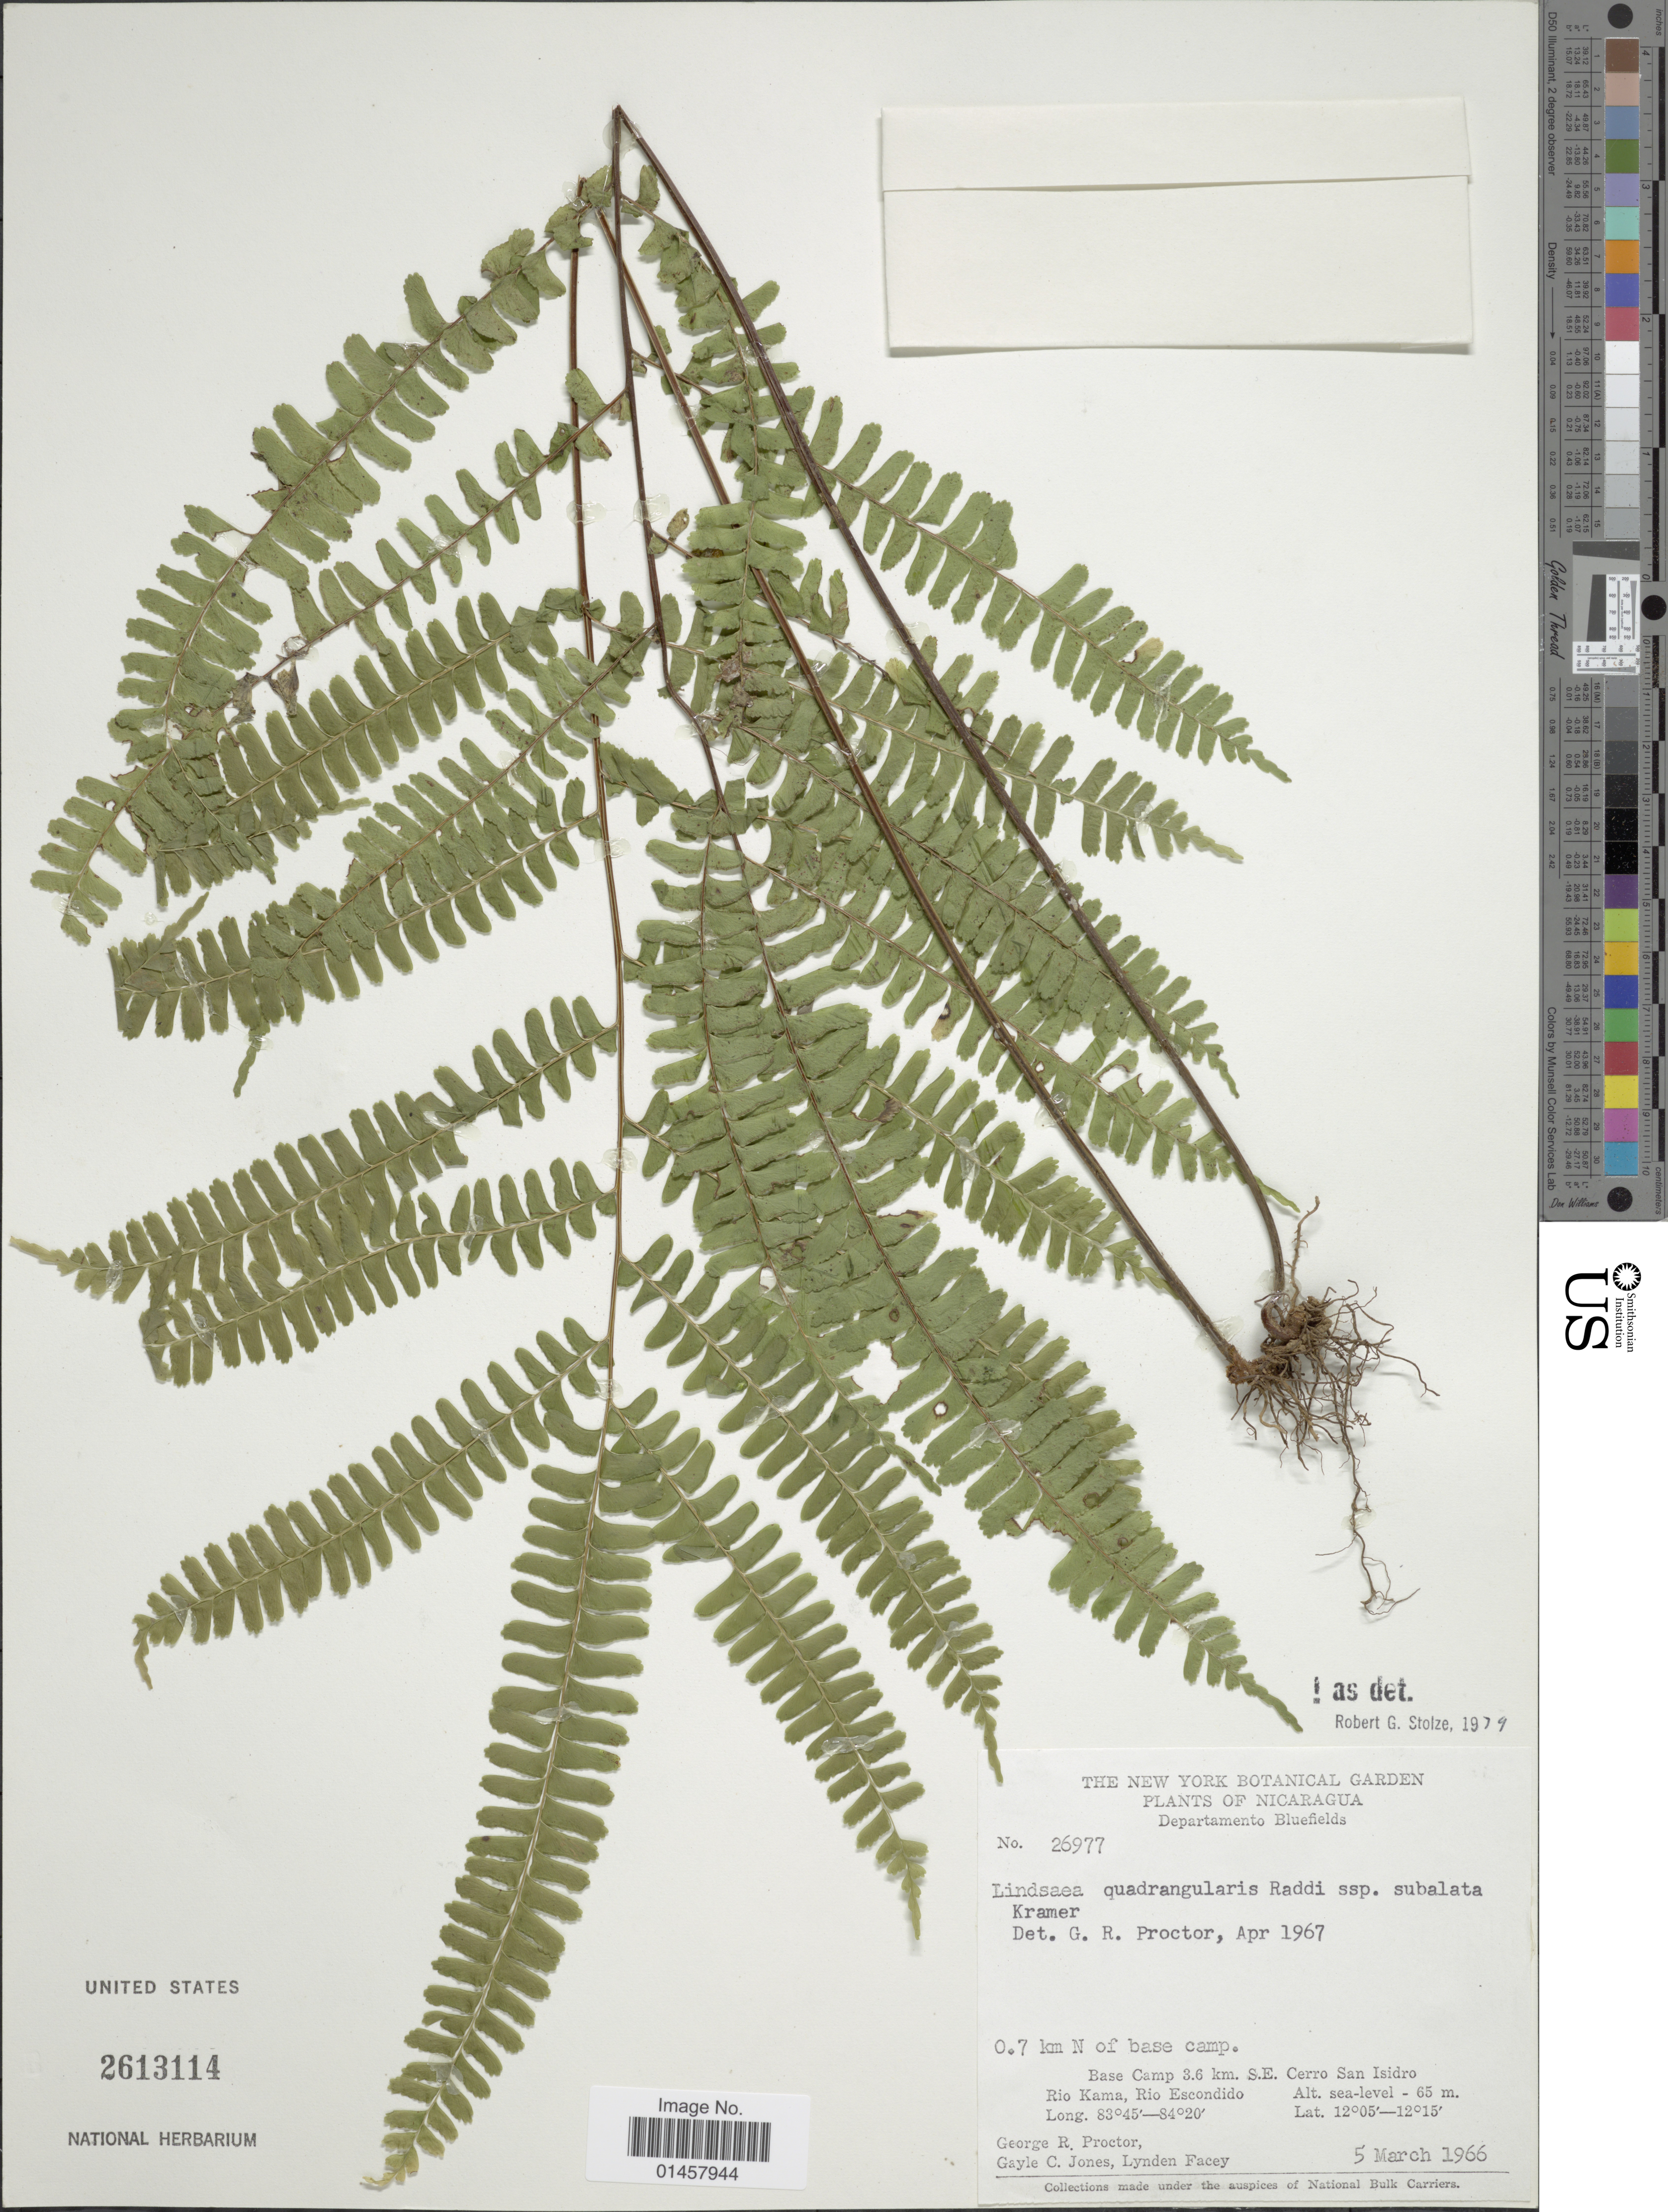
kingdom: Plantae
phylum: Tracheophyta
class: Polypodiopsida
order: Polypodiales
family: Lindsaeaceae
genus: Lindsaea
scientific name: Lindsaea quadrangularis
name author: Raddi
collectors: G. R. Proctor, G. C. Jones & L. Facey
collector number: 26977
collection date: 1966-03-05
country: Nicaragua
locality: Departamento Bluefields, 0.7km N of base camp, Base camp 3.6 km S.E. Cerro San Isidro, Rio Kama, Rio Escondido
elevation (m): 65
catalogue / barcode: US 2613114